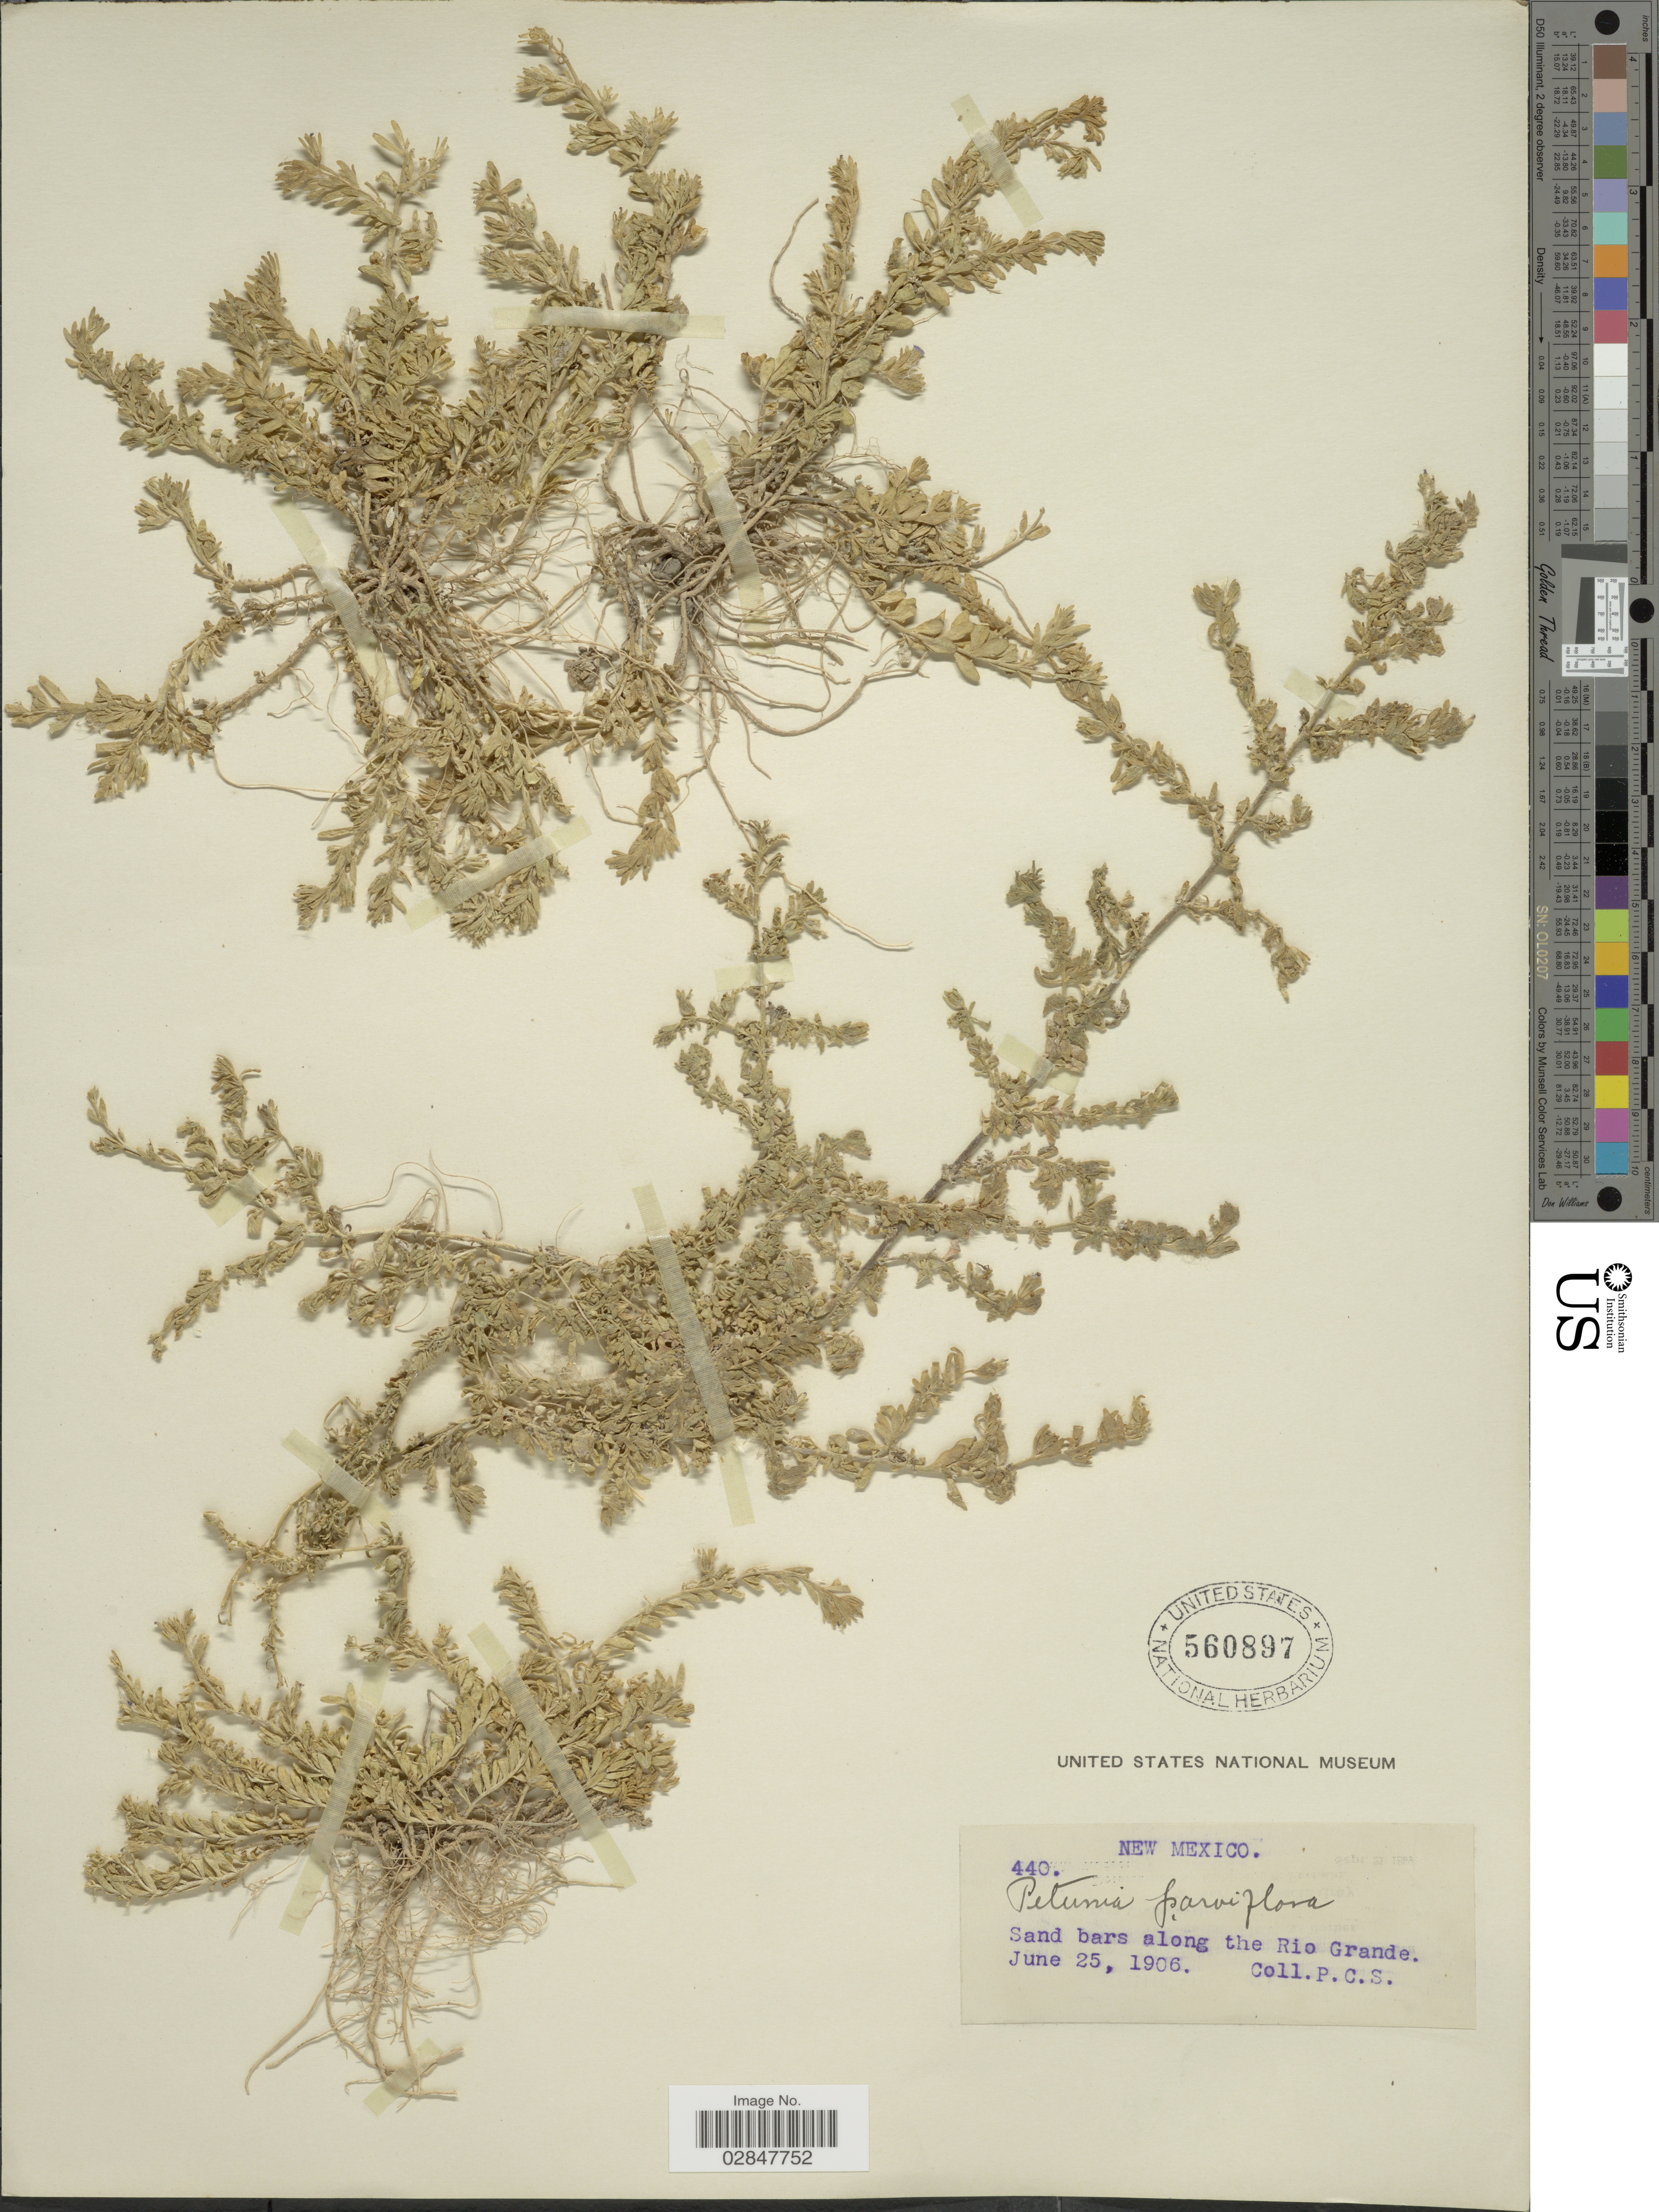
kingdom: Plantae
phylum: Tracheophyta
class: Magnoliopsida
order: Solanales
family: Solanaceae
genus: Petunia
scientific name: Petunia parviflora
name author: Juss.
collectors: P. C. S.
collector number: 440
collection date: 1906-06-25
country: Mexico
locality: Sand bars along the Rio Grande.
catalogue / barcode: US 560897